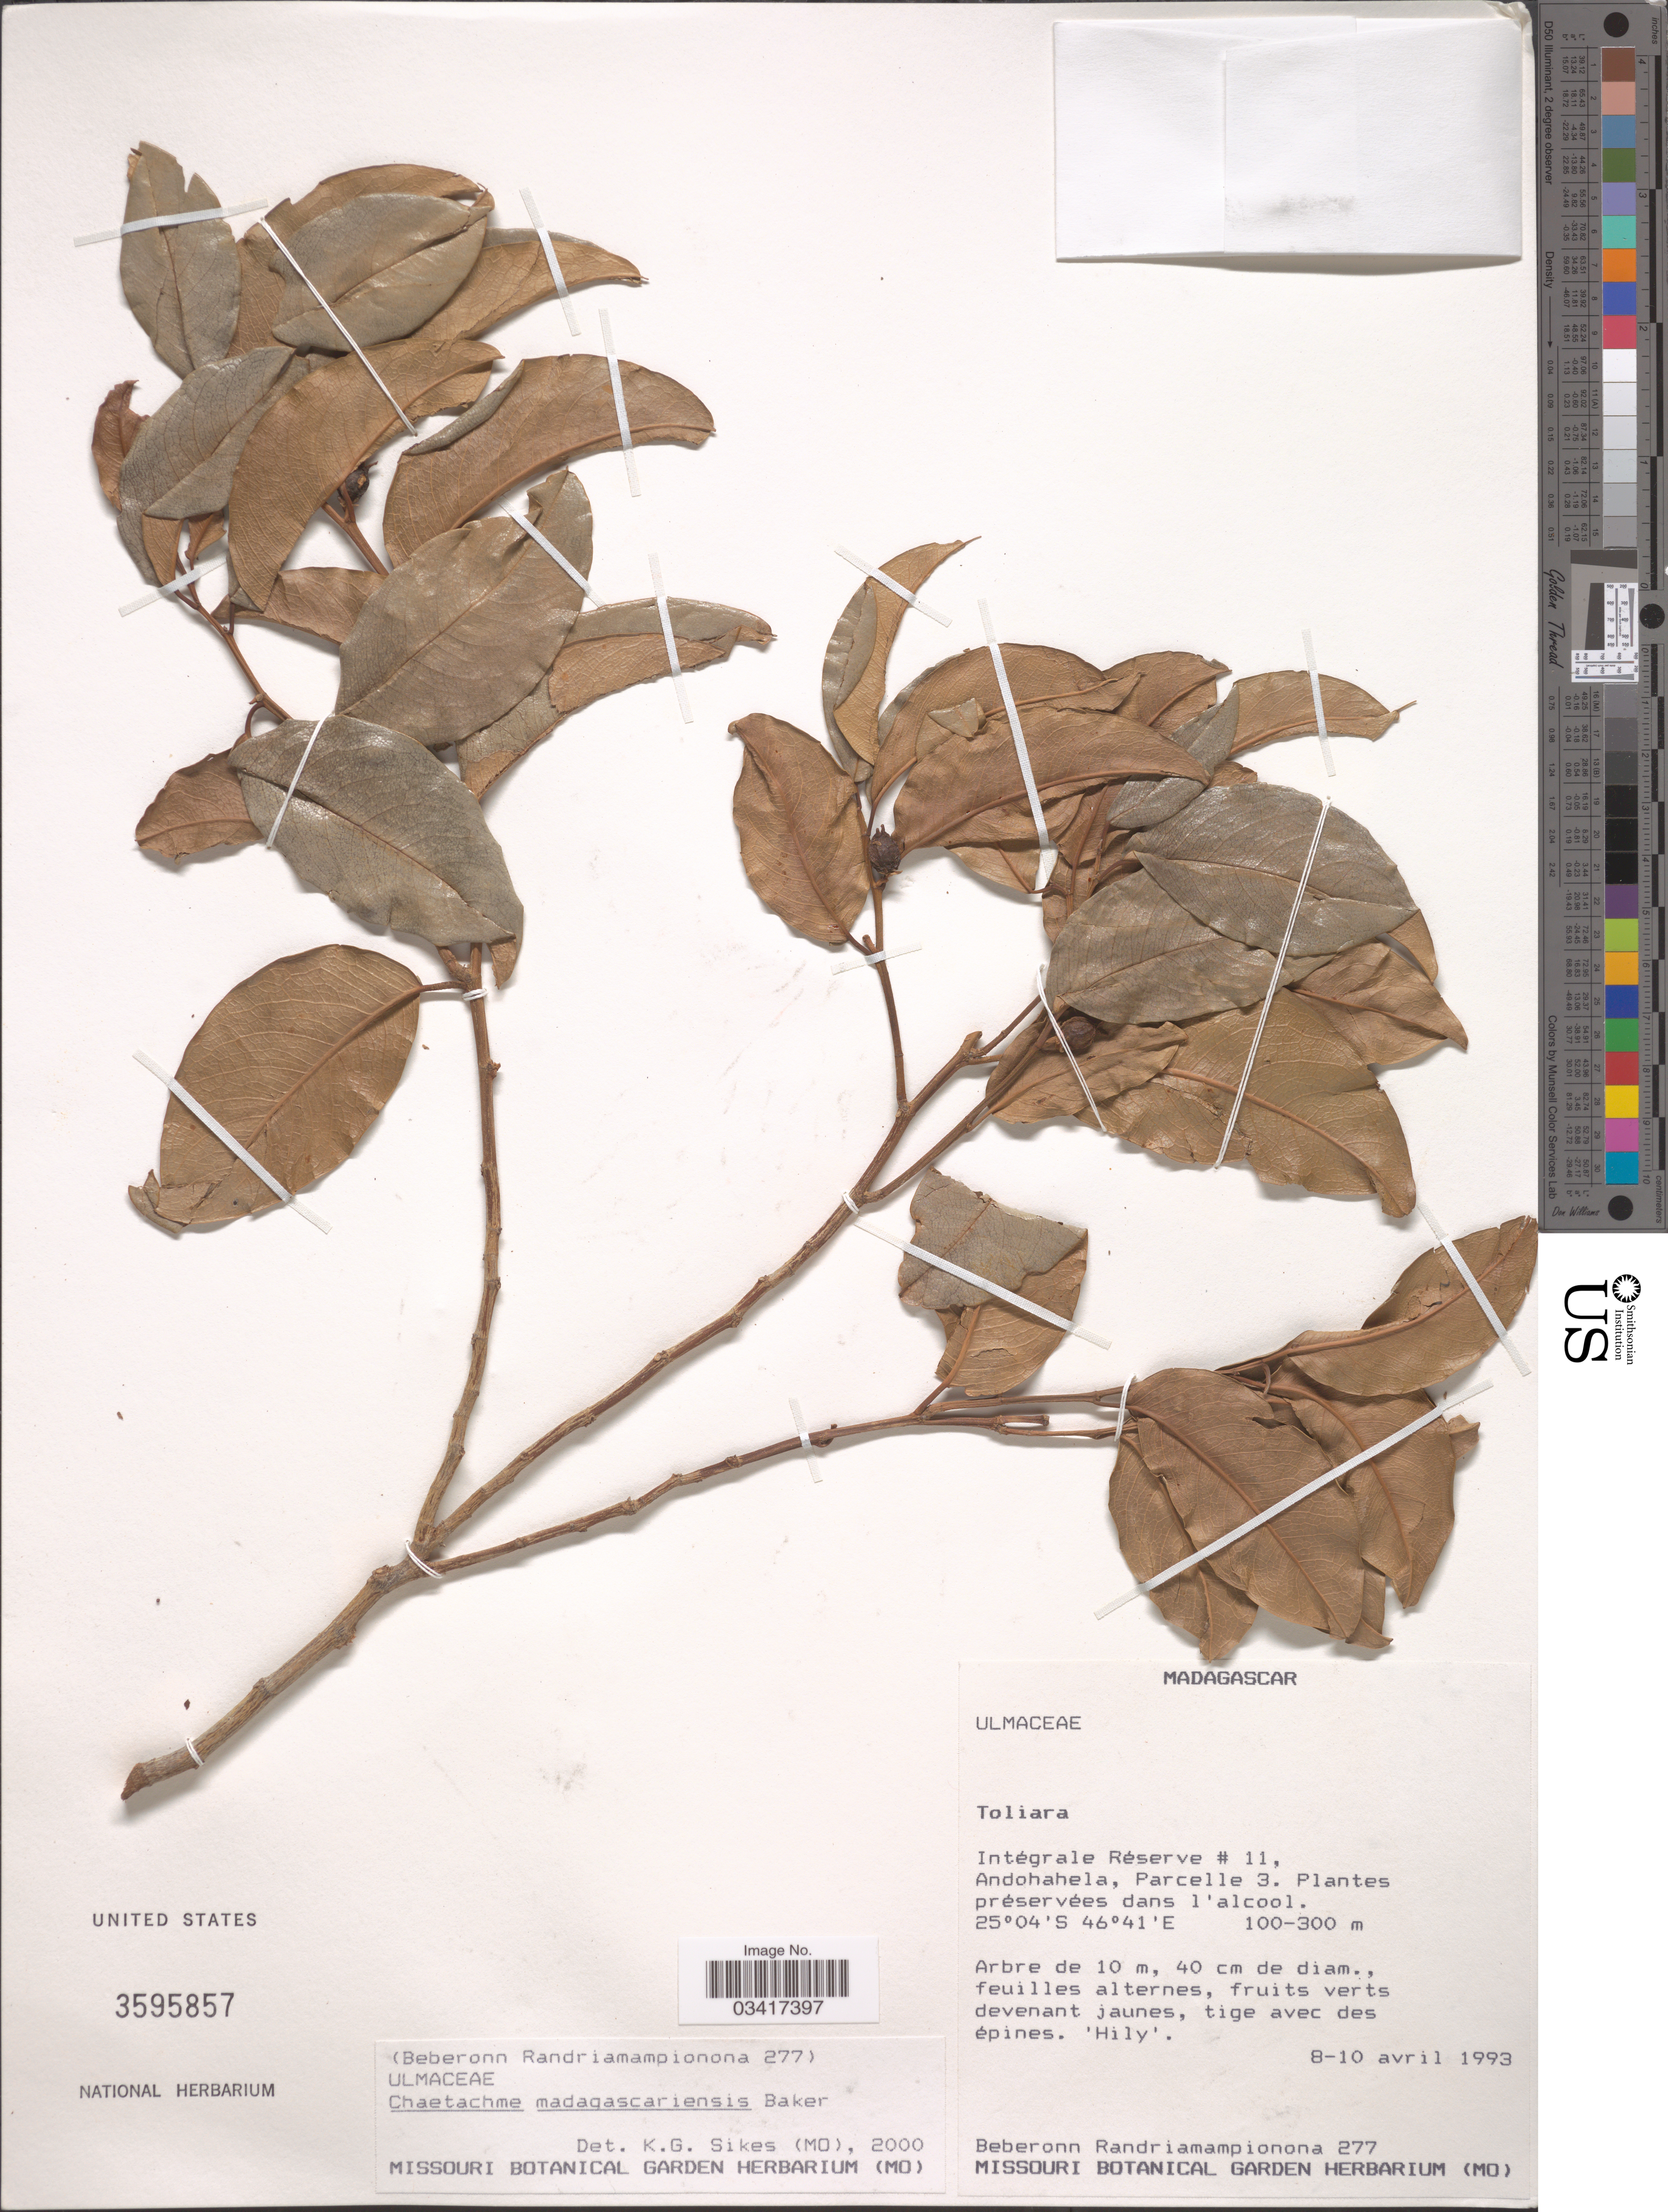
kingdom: Plantae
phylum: Tracheophyta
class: Magnoliopsida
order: Rosales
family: Ulmaceae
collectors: B. Randriamampionona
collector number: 277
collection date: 1993-04-08/1993-04-10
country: Madagascar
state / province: Anosy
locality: Intégrale Réserve #11, Andohahela, Parcelle 3.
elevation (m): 100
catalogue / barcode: US 3595857